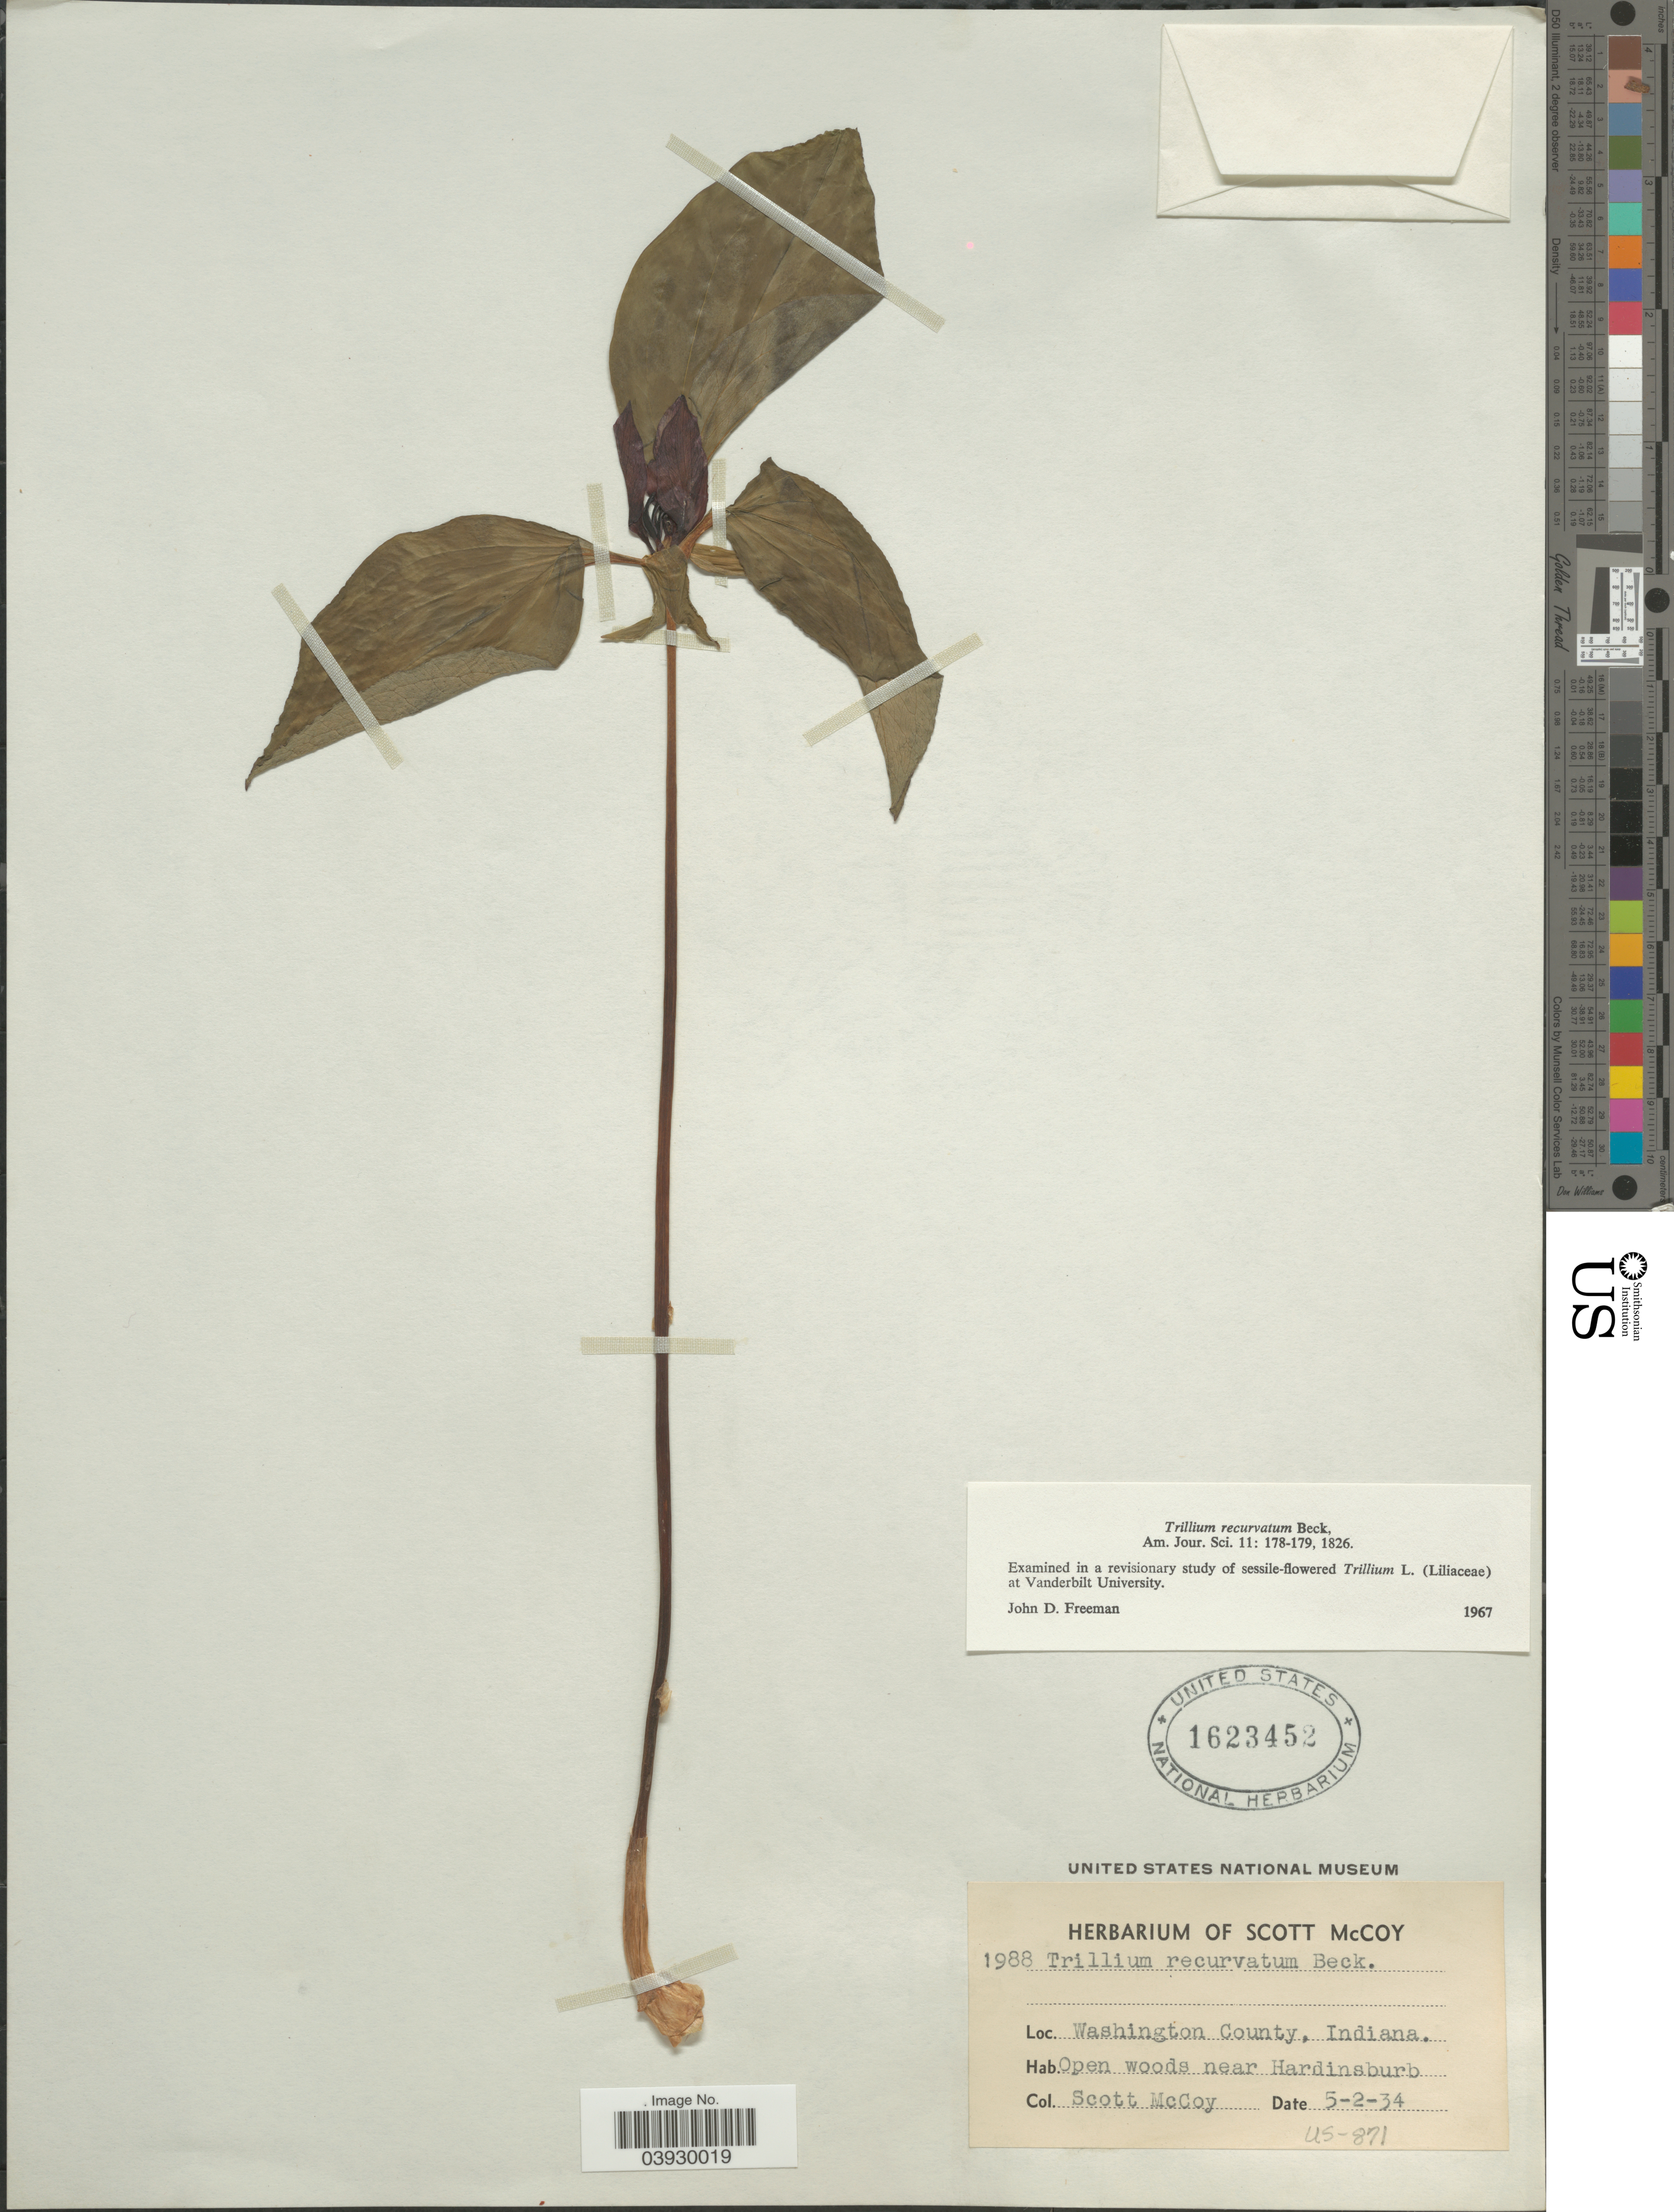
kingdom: Plantae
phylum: Tracheophyta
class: Liliopsida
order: Liliales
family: Melanthiaceae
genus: Trillium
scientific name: Trillium recurvatum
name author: L.C. Beck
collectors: S. McCoy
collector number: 1988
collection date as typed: Transcribed d/m/y: 2/5/34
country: United States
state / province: Indiana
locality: Washington County. Open woods near Hardinsburb.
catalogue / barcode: US 1623452